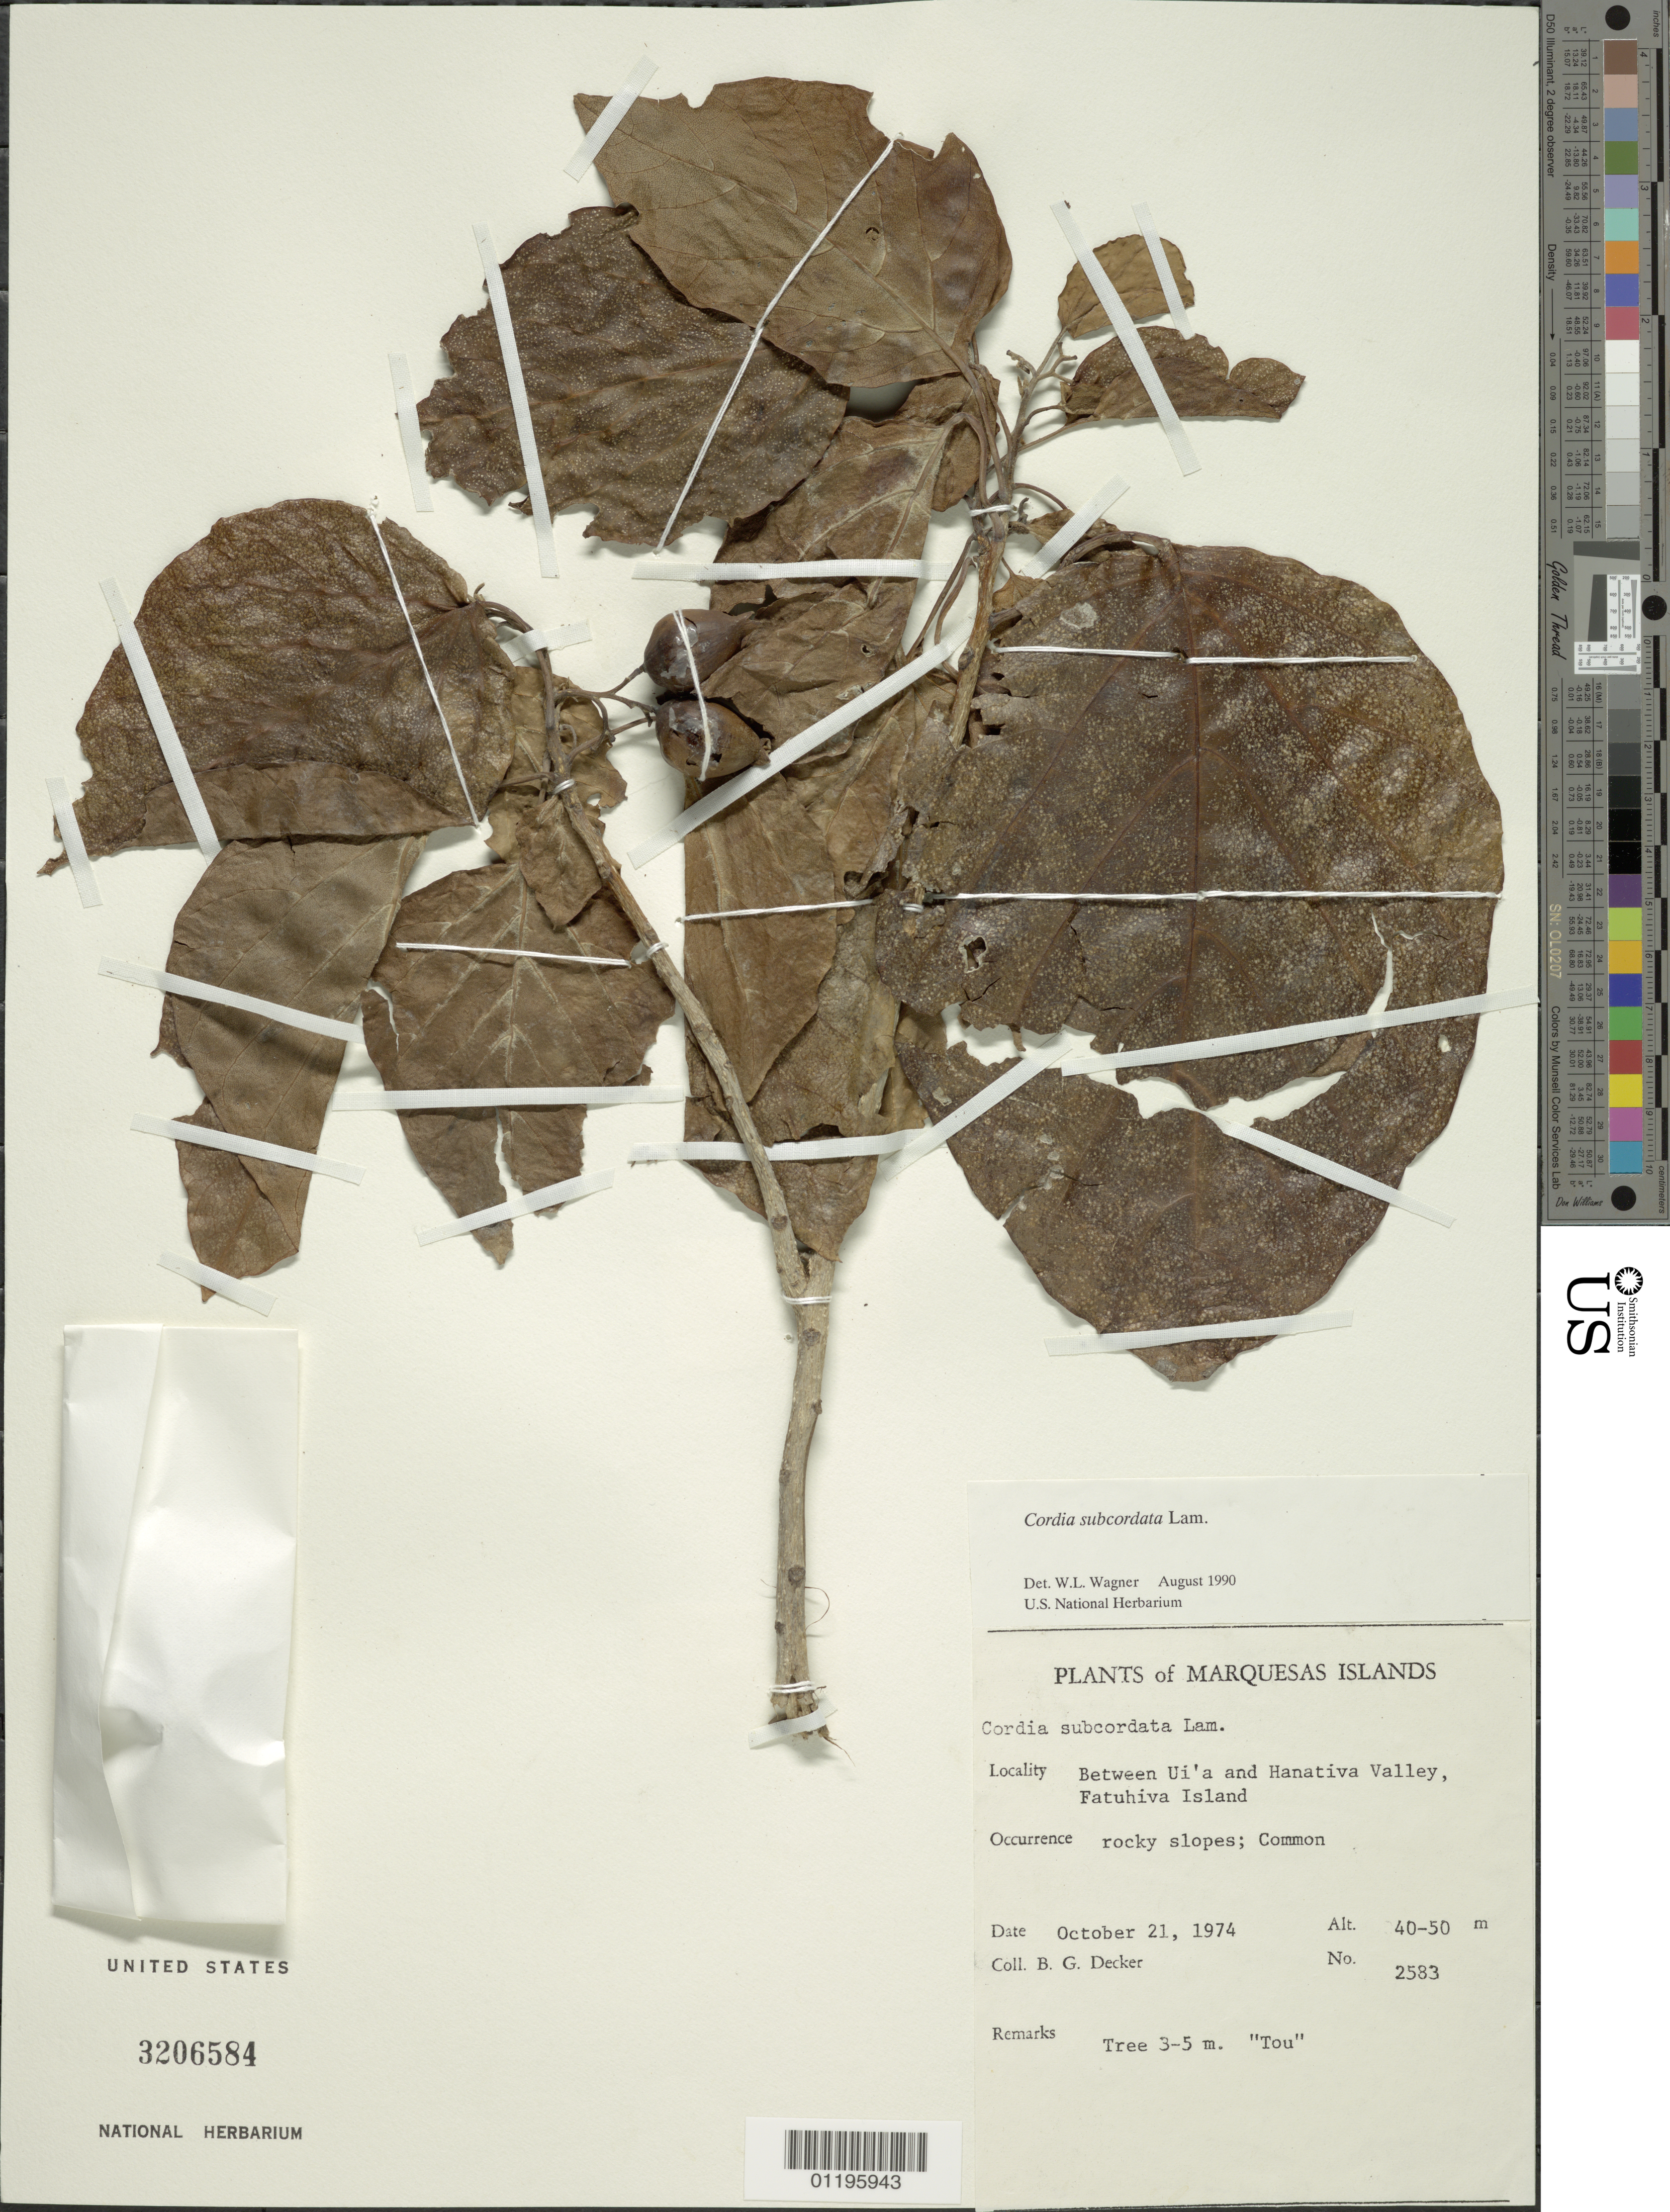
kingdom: Plantae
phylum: Tracheophyta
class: Magnoliopsida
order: Boraginales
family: Cordiaceae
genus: Cordia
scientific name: Cordia subcordata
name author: Lam.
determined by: Wagner, W. L., (BOT), Smithsonian Institution - National Museum of Natural History (UNITED STATES)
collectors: B. G. Decker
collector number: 2583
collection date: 1974-10-21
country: French Polynesia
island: Fatu Hiva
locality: between Ui'a and Hanativa Valley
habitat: Rocky slopes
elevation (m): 40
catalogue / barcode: US 3206584